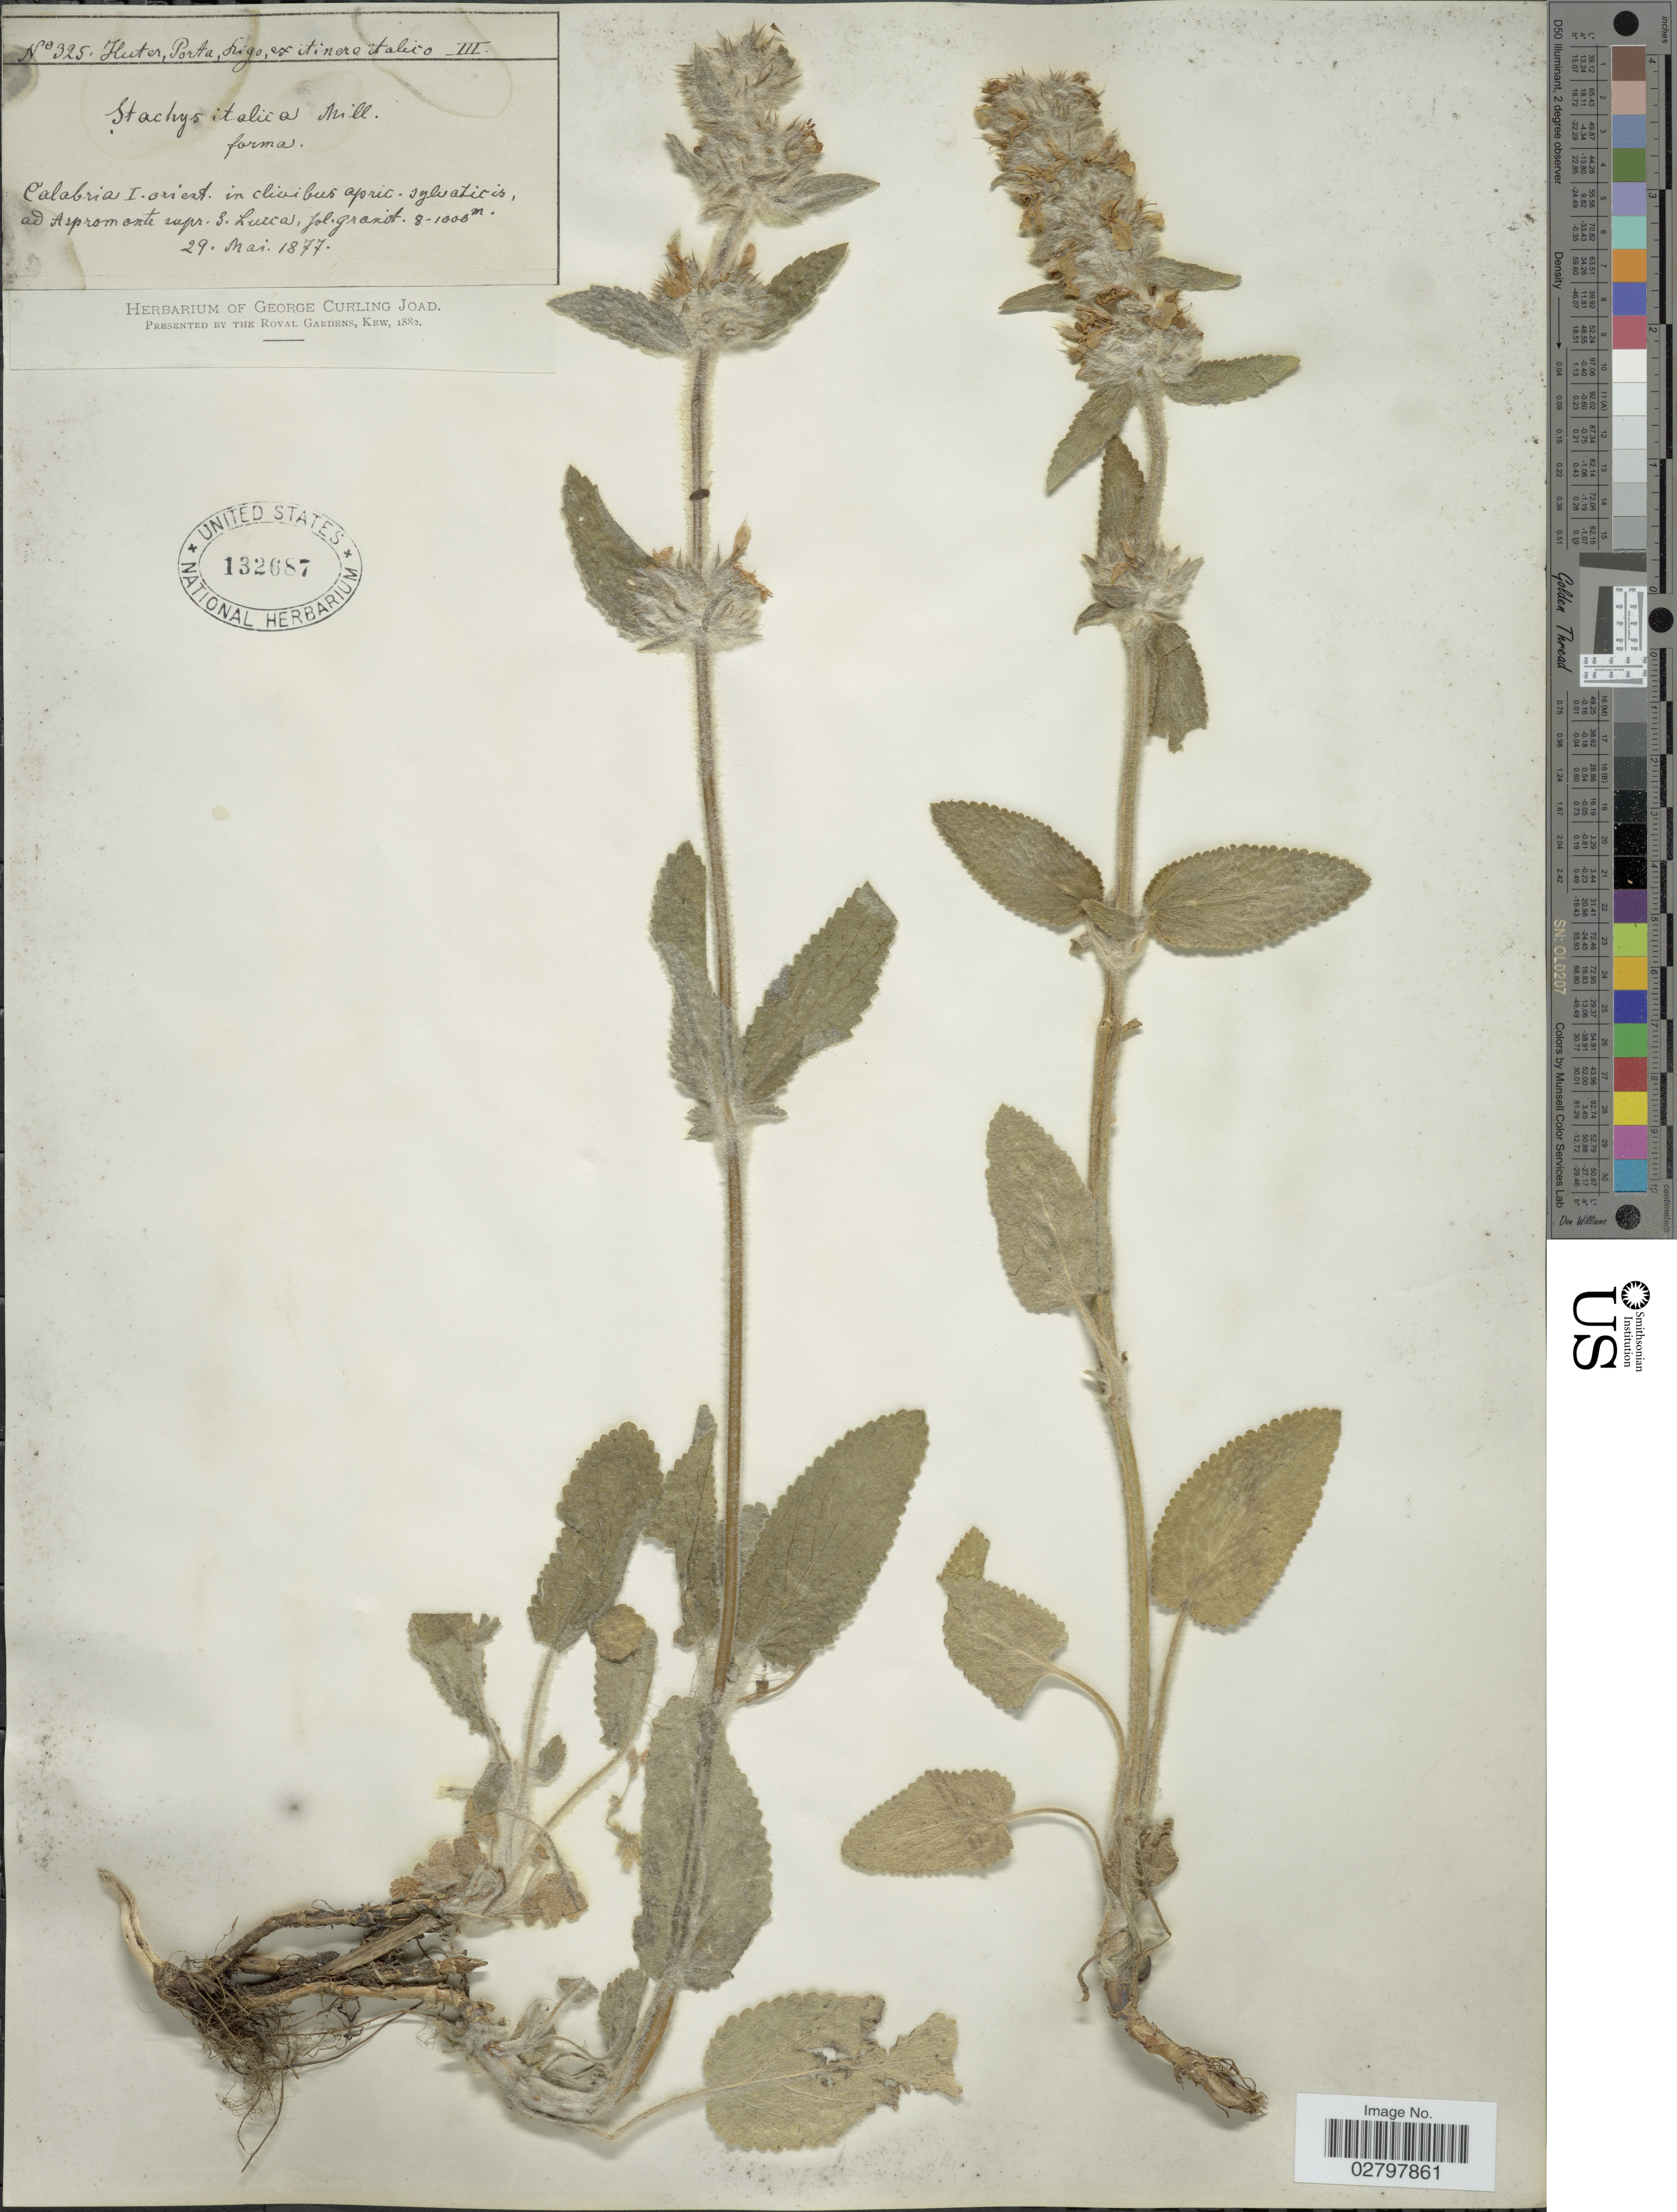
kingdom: Plantae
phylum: Tracheophyta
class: Magnoliopsida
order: Lamiales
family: Lamiaceae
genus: Stachys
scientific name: Stachys italica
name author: Mill.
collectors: -. Huter, -- Porta & -. Frigo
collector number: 325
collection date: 1877-05-29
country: Italy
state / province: Calabria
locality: Calabria I. orient. in clivibis apric.sylvaticis, ad Aspromonte supr. S. Luria, Jol [interpreted].granit.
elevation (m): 800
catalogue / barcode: US 132687